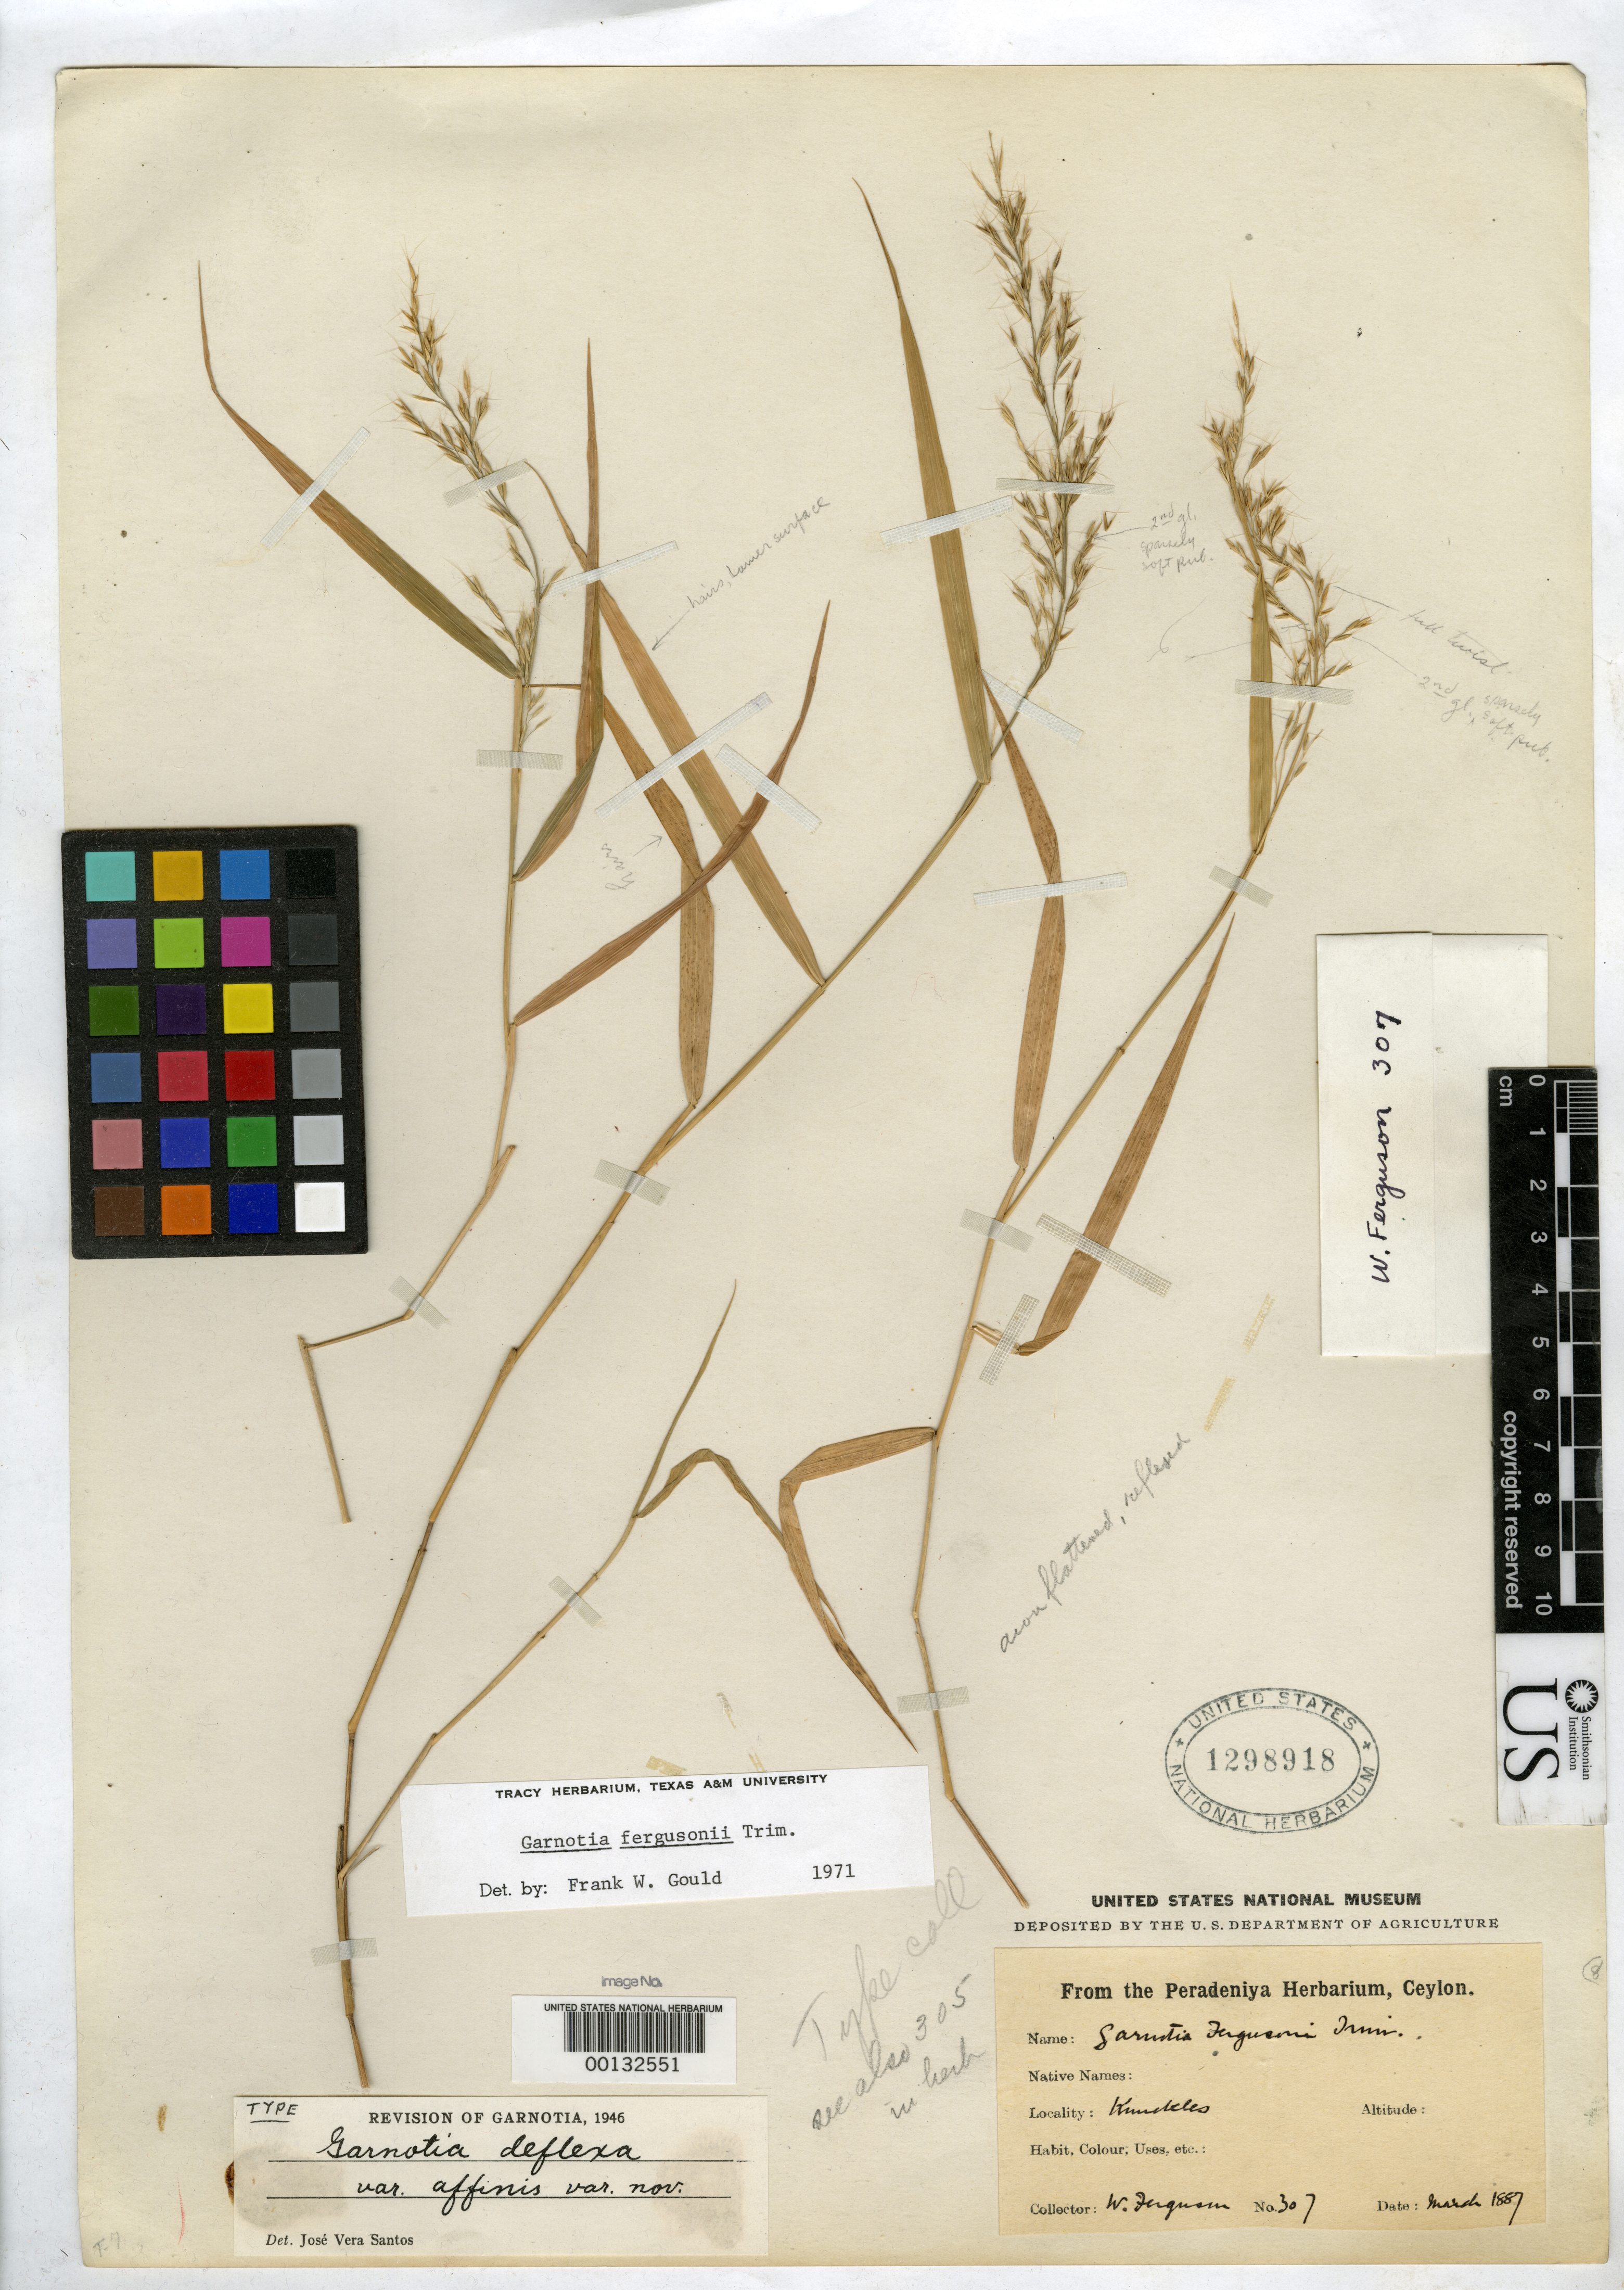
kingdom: Plantae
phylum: Tracheophyta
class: Liliopsida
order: Poales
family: Poaceae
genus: Garnotia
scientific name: Garnotia deflexa var. affinis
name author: Santos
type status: Holotype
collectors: W. Ferguson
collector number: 307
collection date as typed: Mar 1887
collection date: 1887-03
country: Sri Lanka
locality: Mt. Knuckles.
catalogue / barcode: US 1298918